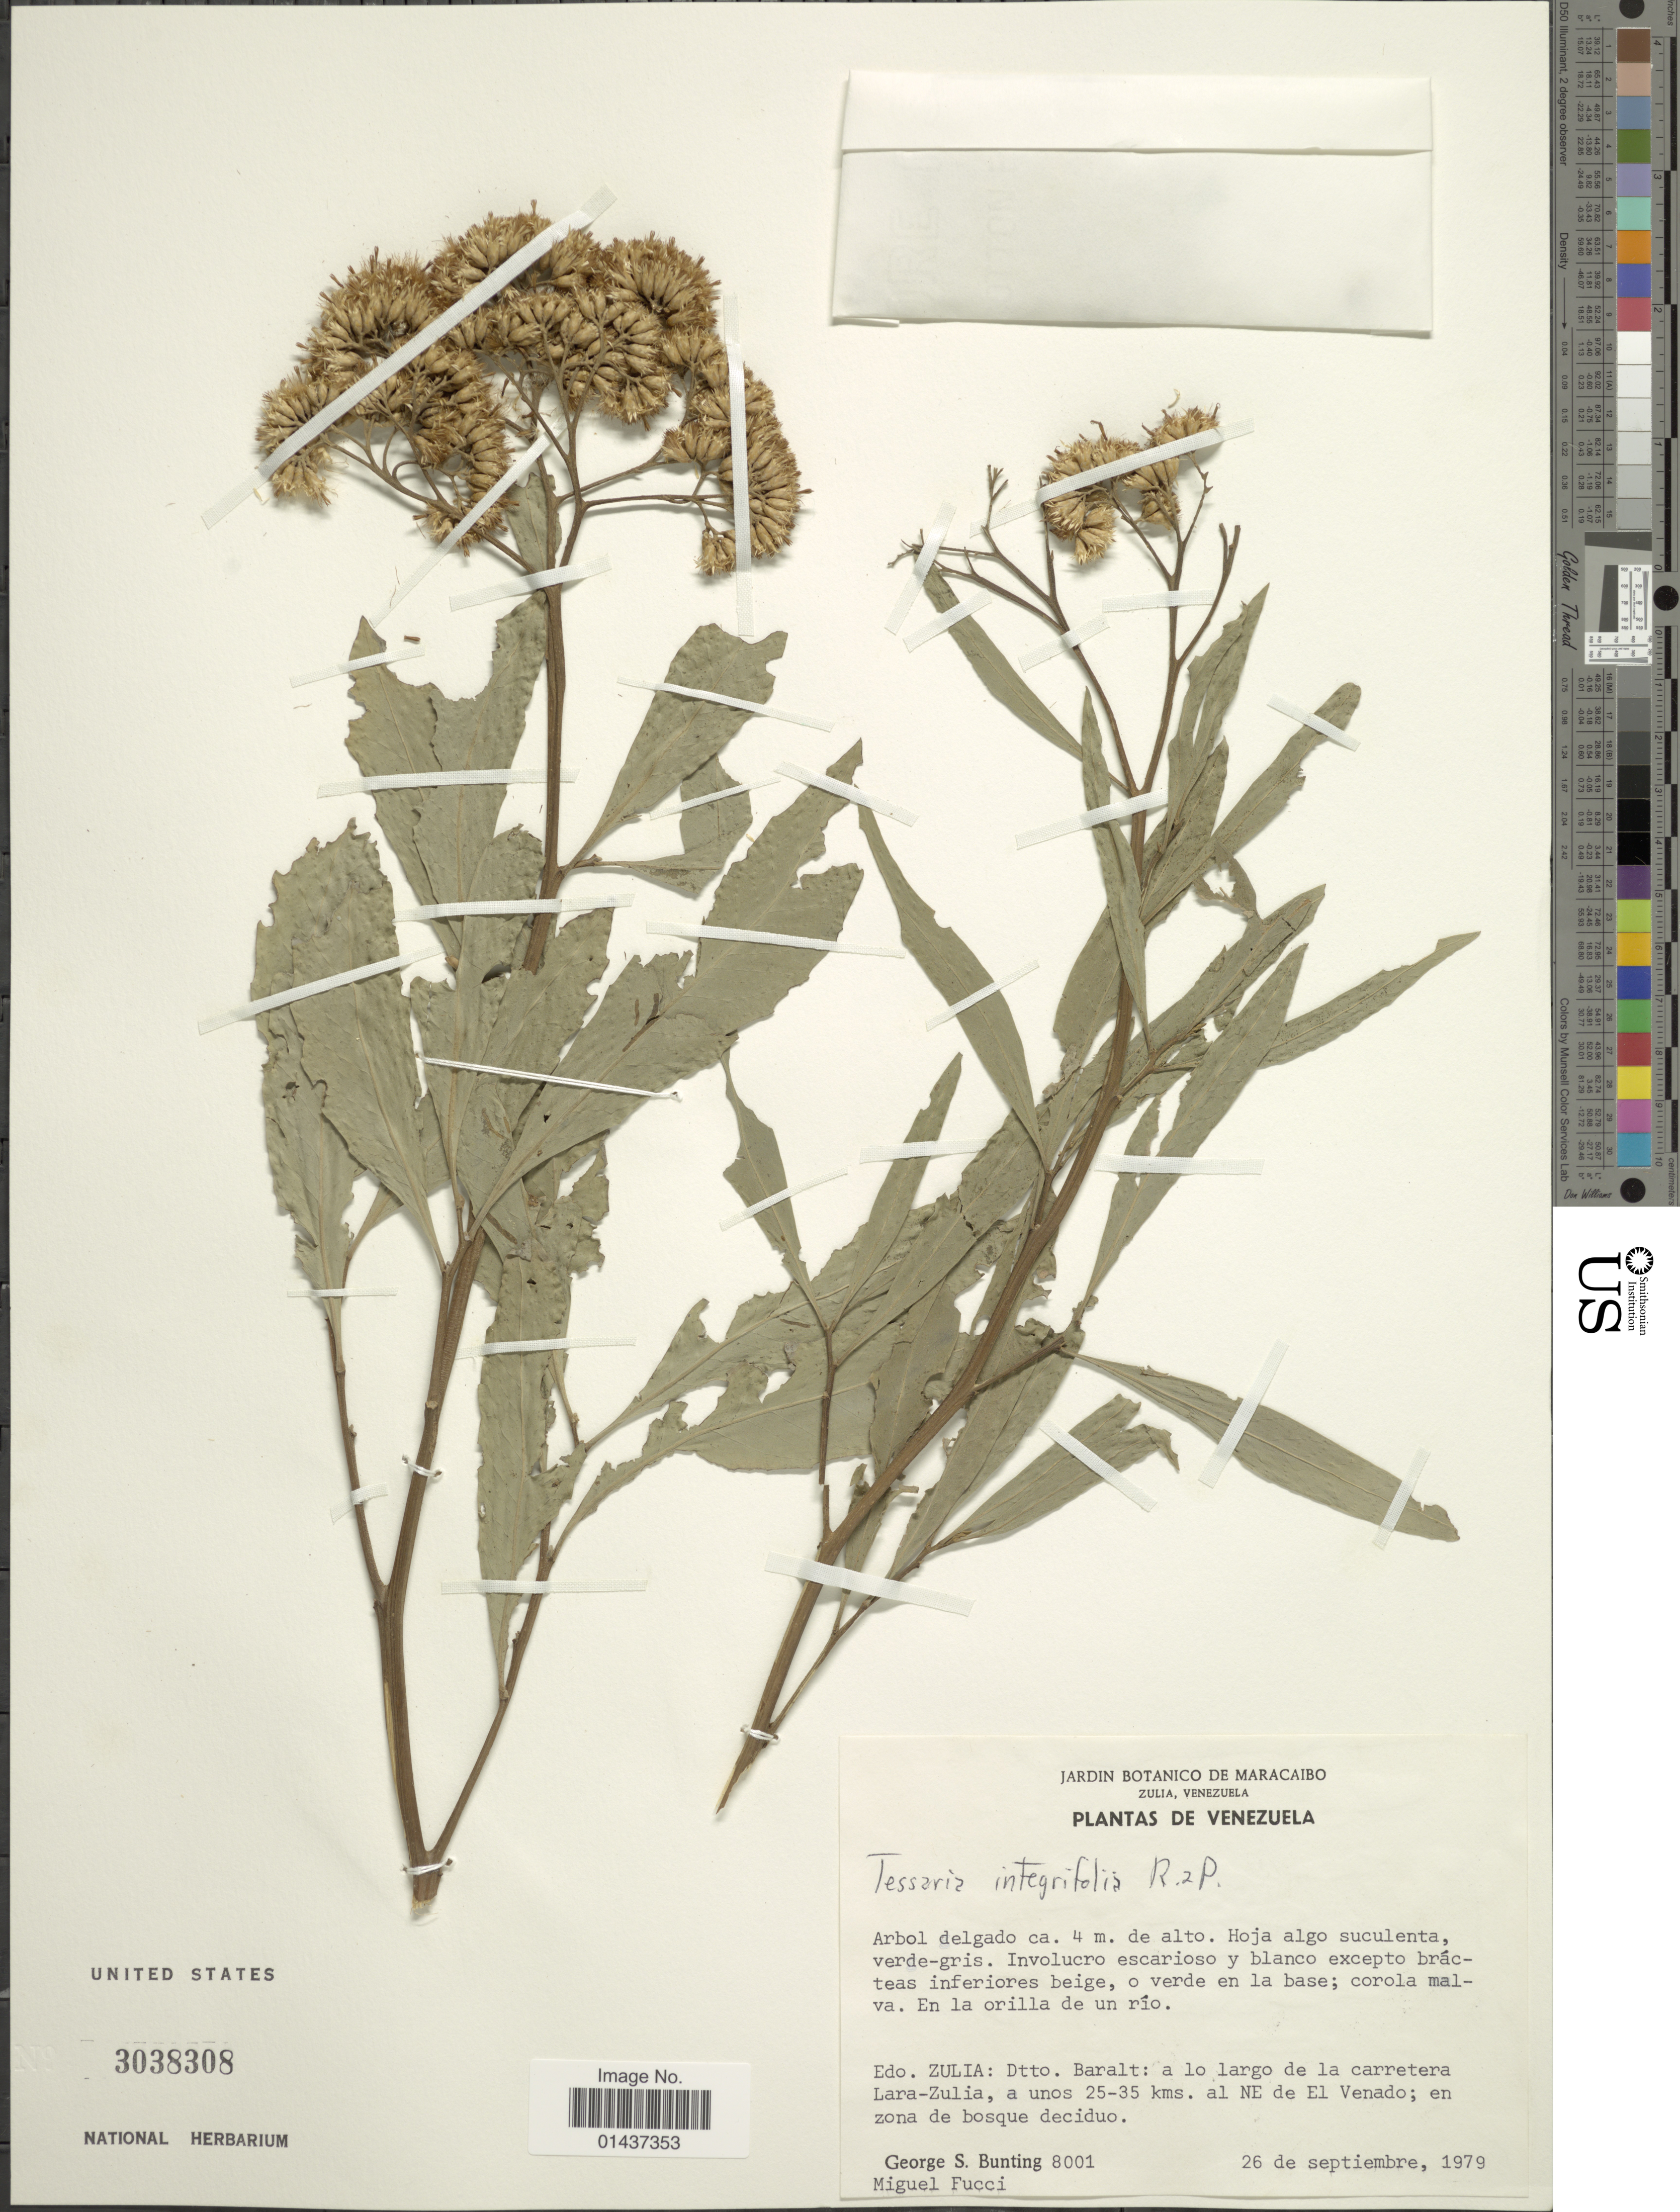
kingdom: Plantae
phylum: Tracheophyta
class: Magnoliopsida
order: Asterales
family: Asteraceae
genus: Tessaria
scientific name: Tessaria integrifolia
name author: Ruiz & Pav.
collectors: G. S. Bunting & M. Fucci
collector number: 8001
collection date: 1979-09-26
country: Venezuela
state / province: Zulia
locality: Dtto Baralt: a lo largo de la carretera Lara-Zulia, a unos 25-35 kms. al NE de El venado; en zona de bosque deciduo, En la orilla de un río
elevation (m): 4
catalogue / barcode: US 3038308